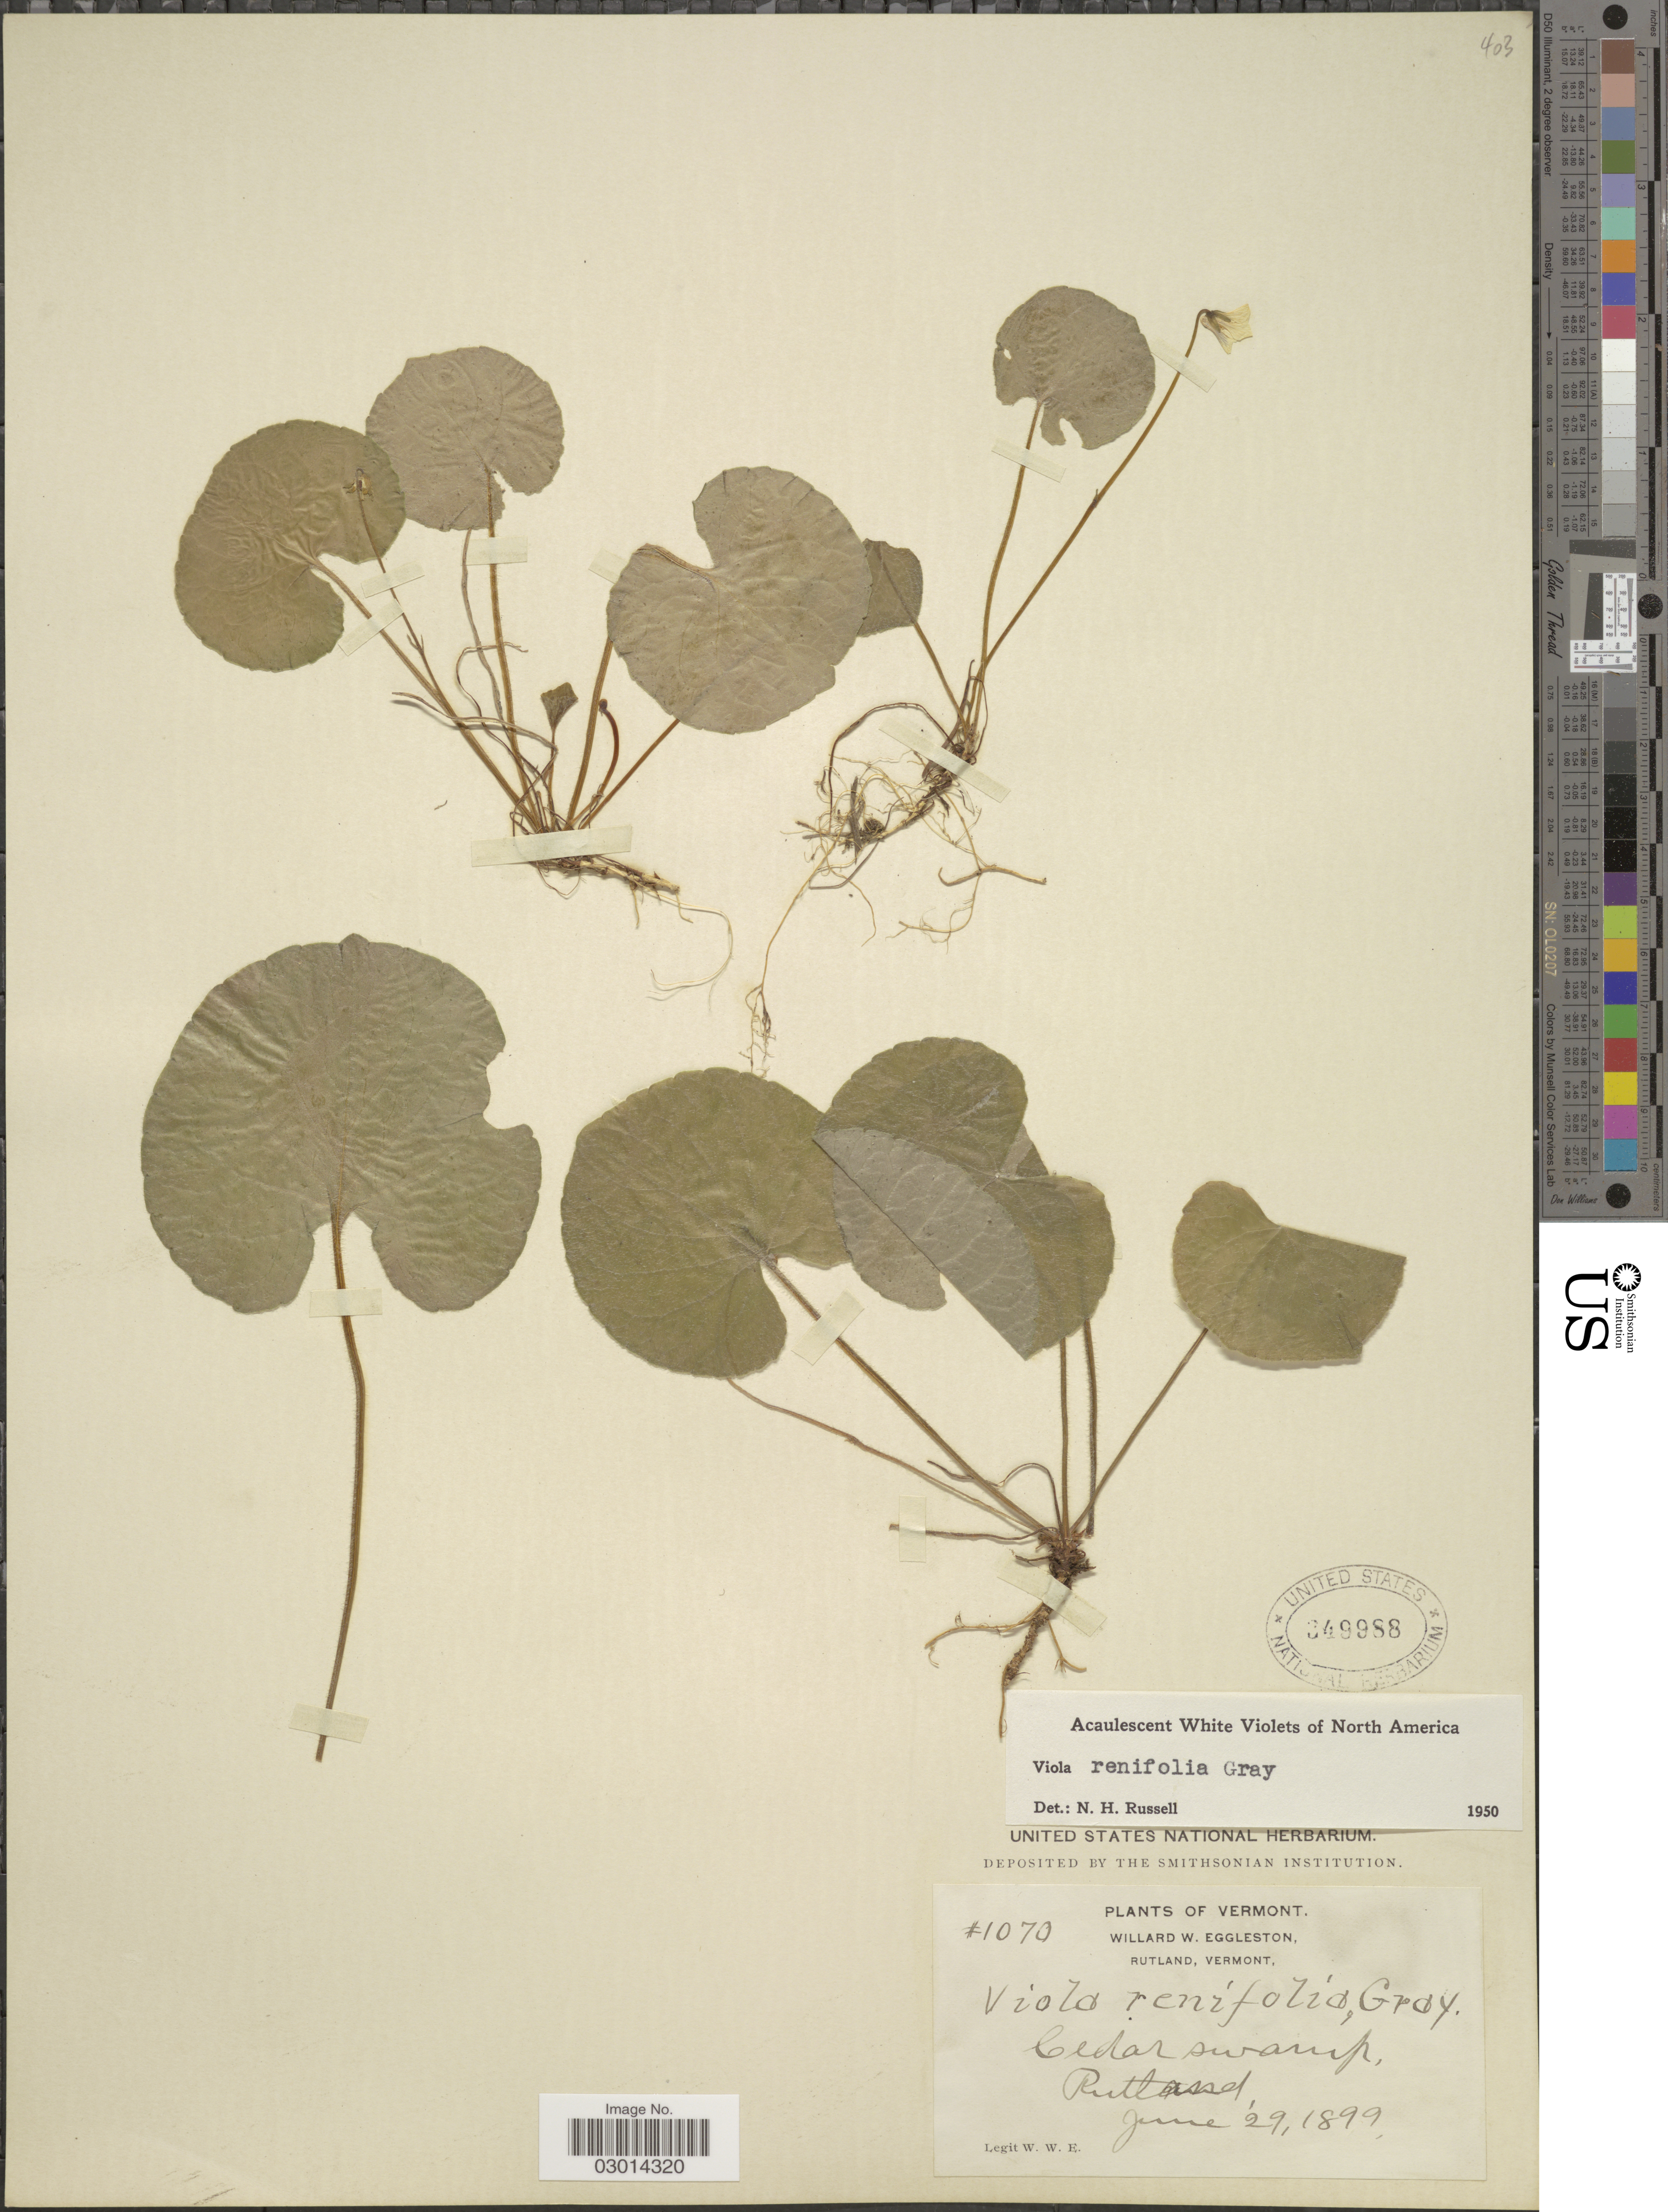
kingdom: Plantae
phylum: Tracheophyta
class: Magnoliopsida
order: Malpighiales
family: Violaceae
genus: Viola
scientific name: Viola renifolia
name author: A. Gray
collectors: W. W. Eggleston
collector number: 1070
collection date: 1899-06-29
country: United States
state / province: Vermont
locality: Cedar swamp, Rutland.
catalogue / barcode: US 349988